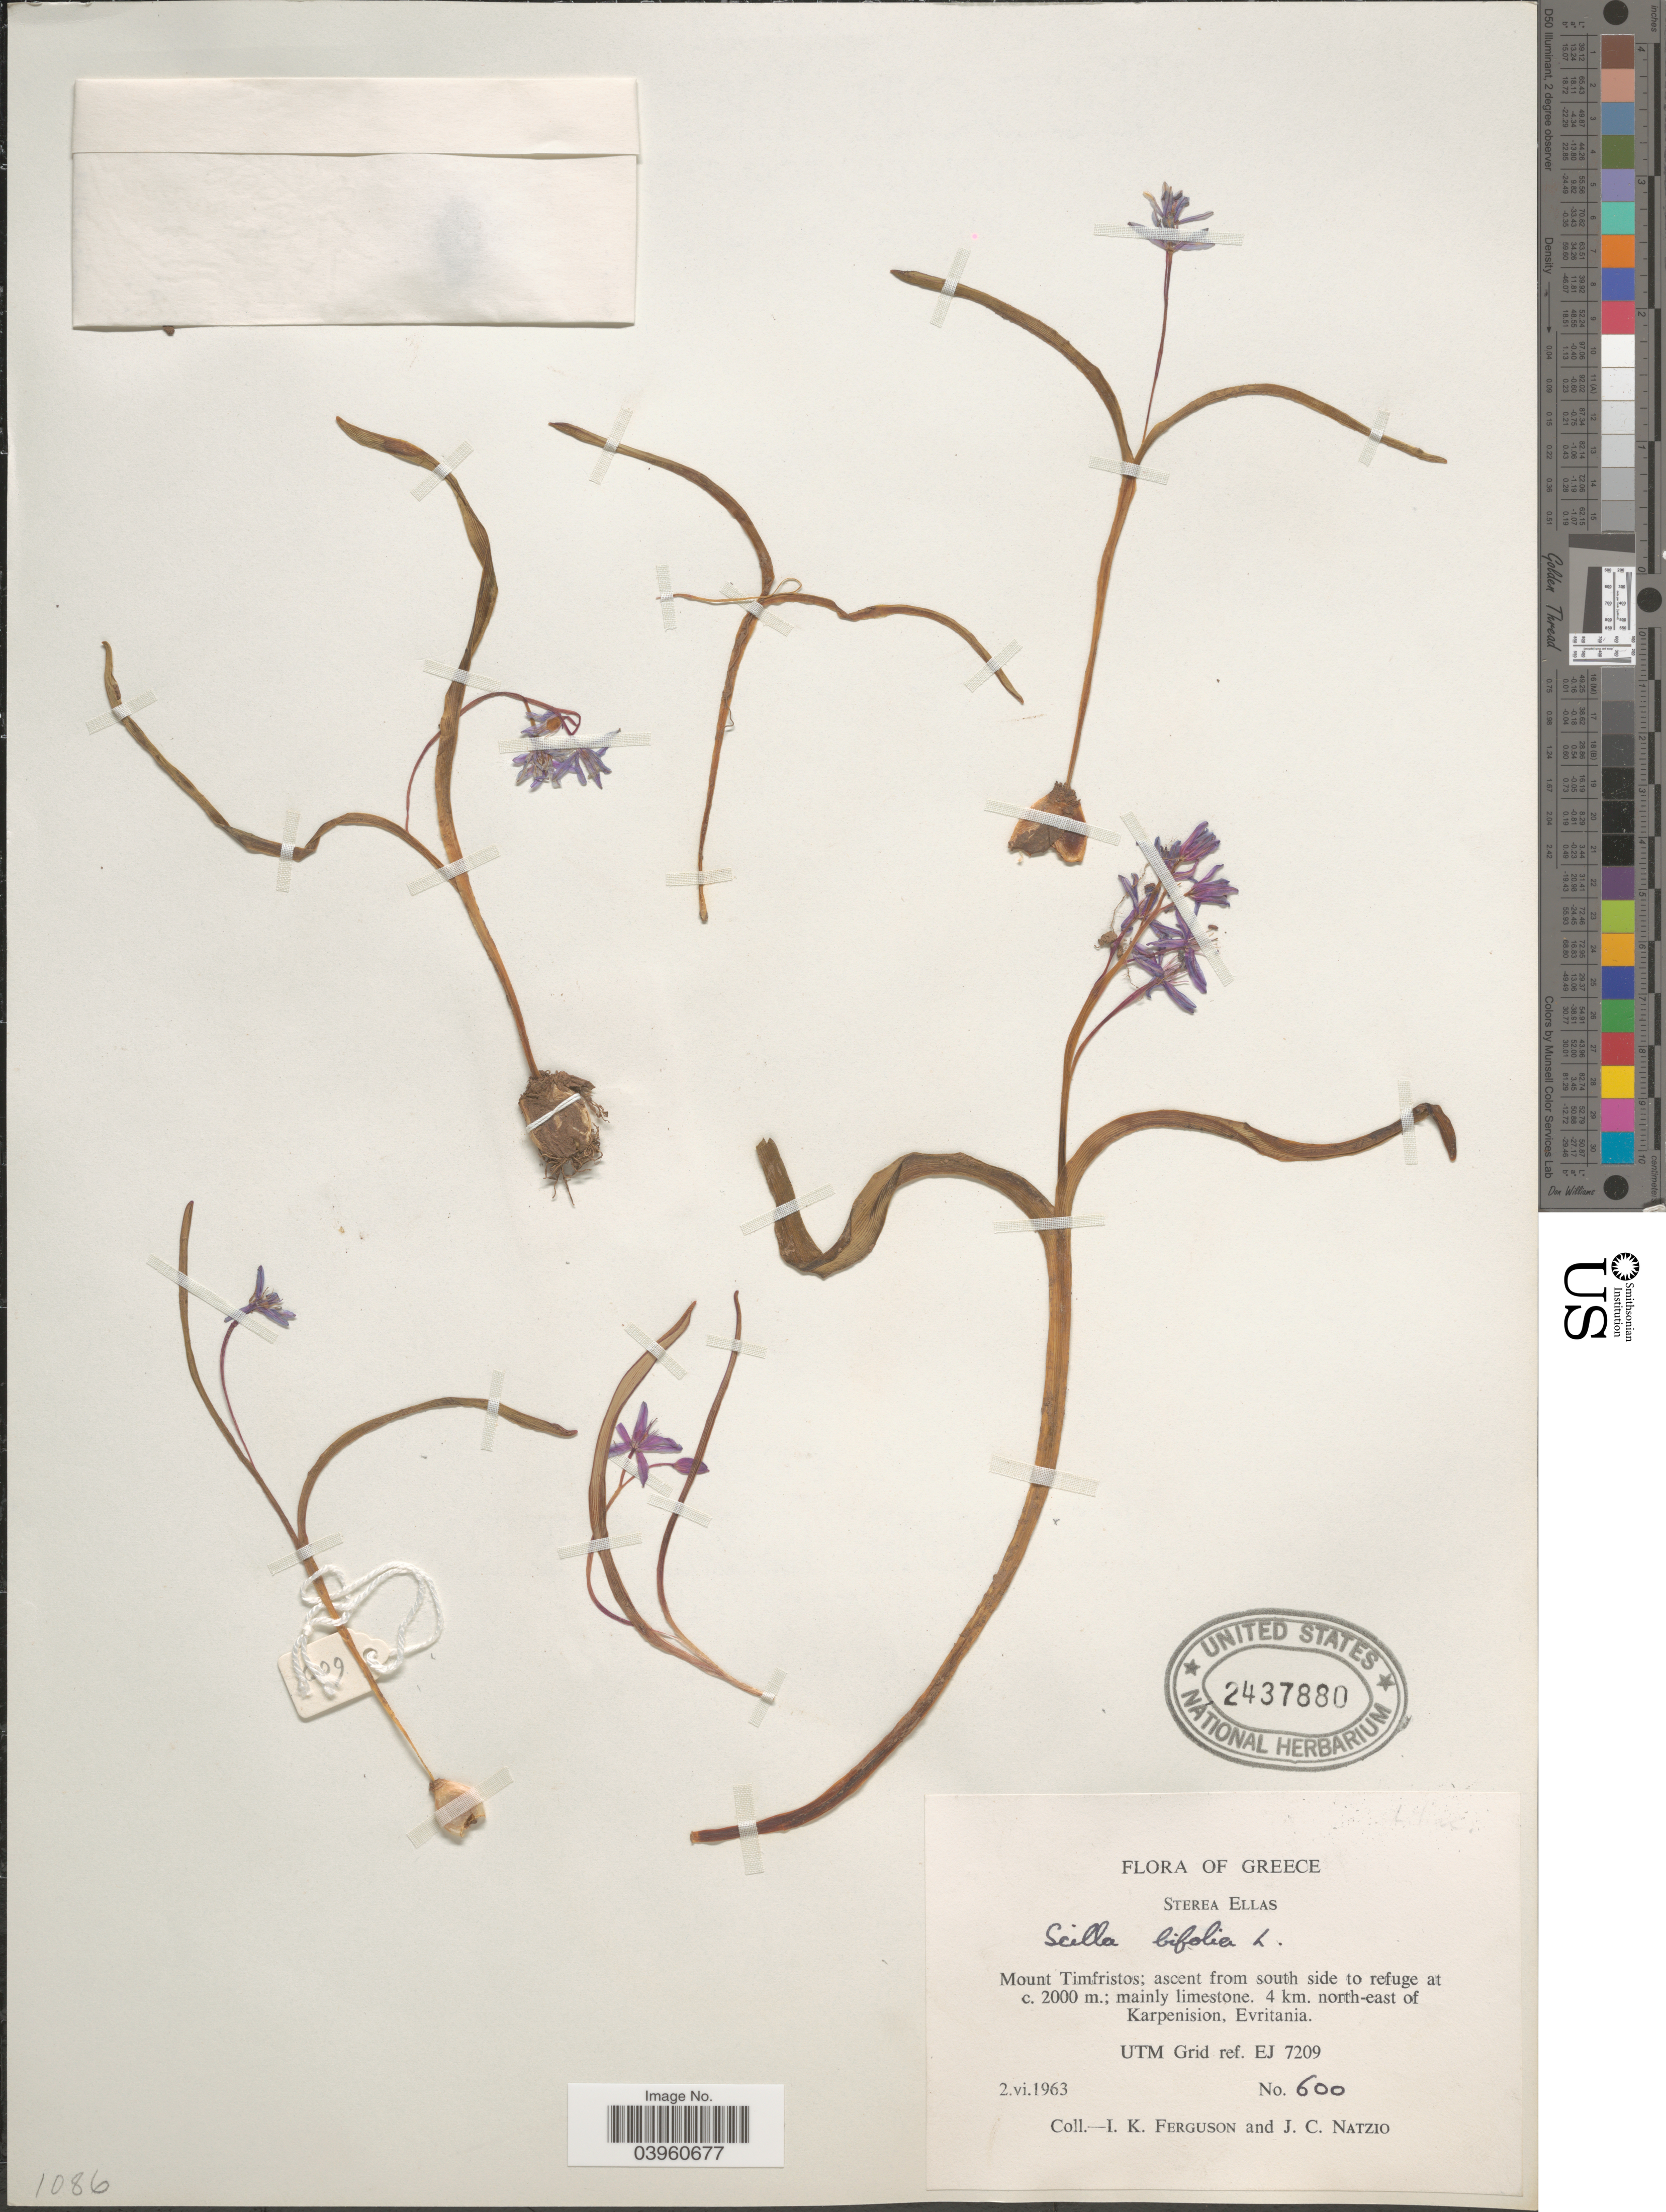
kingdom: Plantae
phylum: Tracheophyta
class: Liliopsida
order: Asparagales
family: Asparagaceae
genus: Scilla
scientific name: Scilla bifolia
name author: L.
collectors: I. K. Ferguson & J. Natzio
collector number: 600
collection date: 1963-06-02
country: Greece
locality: Sterea Ellas. Mount Timfristos; ascent from south side to refuge. 4 km. north-east of Karpenision, Evritania. UTM Grid ref. EJ 7209.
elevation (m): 2000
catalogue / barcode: US 2437880